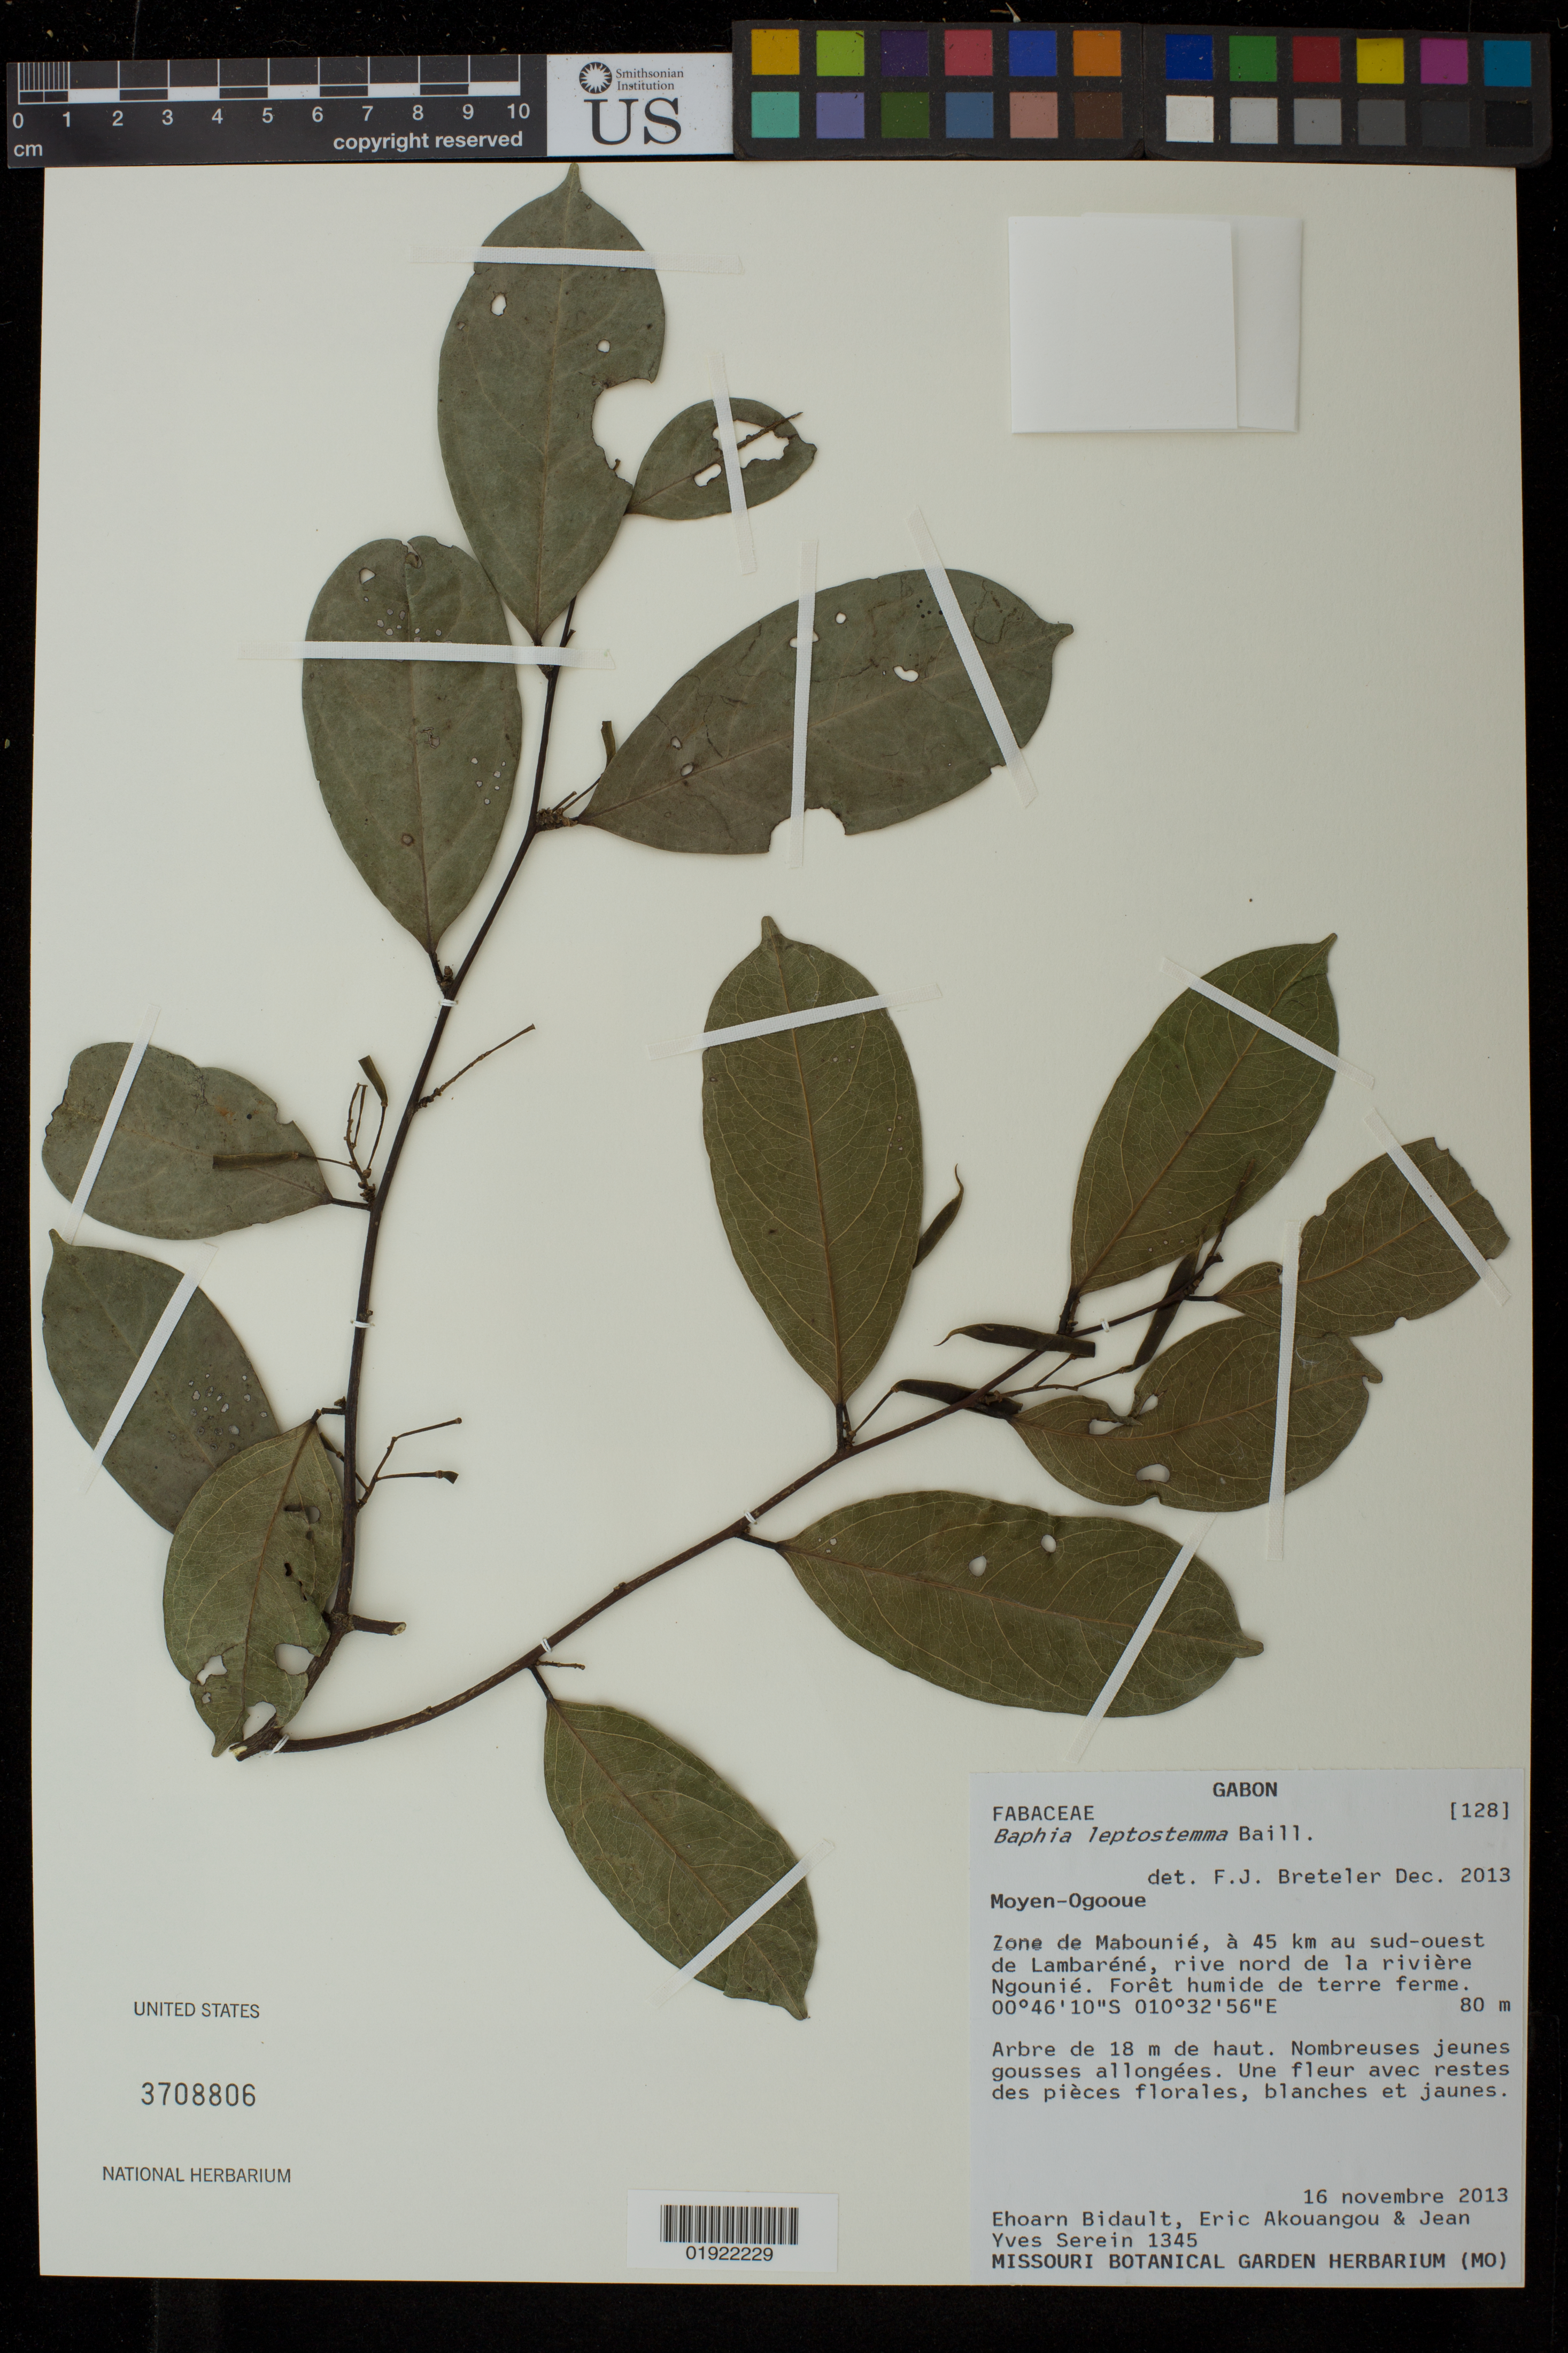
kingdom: Plantae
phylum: Tracheophyta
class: Magnoliopsida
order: Fabales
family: Fabaceae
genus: Baphia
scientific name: Baphia leptostemma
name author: Baill.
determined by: Breteler, F. J.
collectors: E. Bidault, E. Akouangou & J. Serein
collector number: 1345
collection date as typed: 16 novembre 2013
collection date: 2013-11-16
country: Gabon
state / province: Moyen-Ogooué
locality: Zone de Mabounie, a 45 km au sud-oest de Lambarene, rive nord de la riviere Ngounie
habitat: forest humide de terre ferme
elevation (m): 80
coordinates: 0 46 10 S, 10 32 56 E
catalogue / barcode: US 3708806